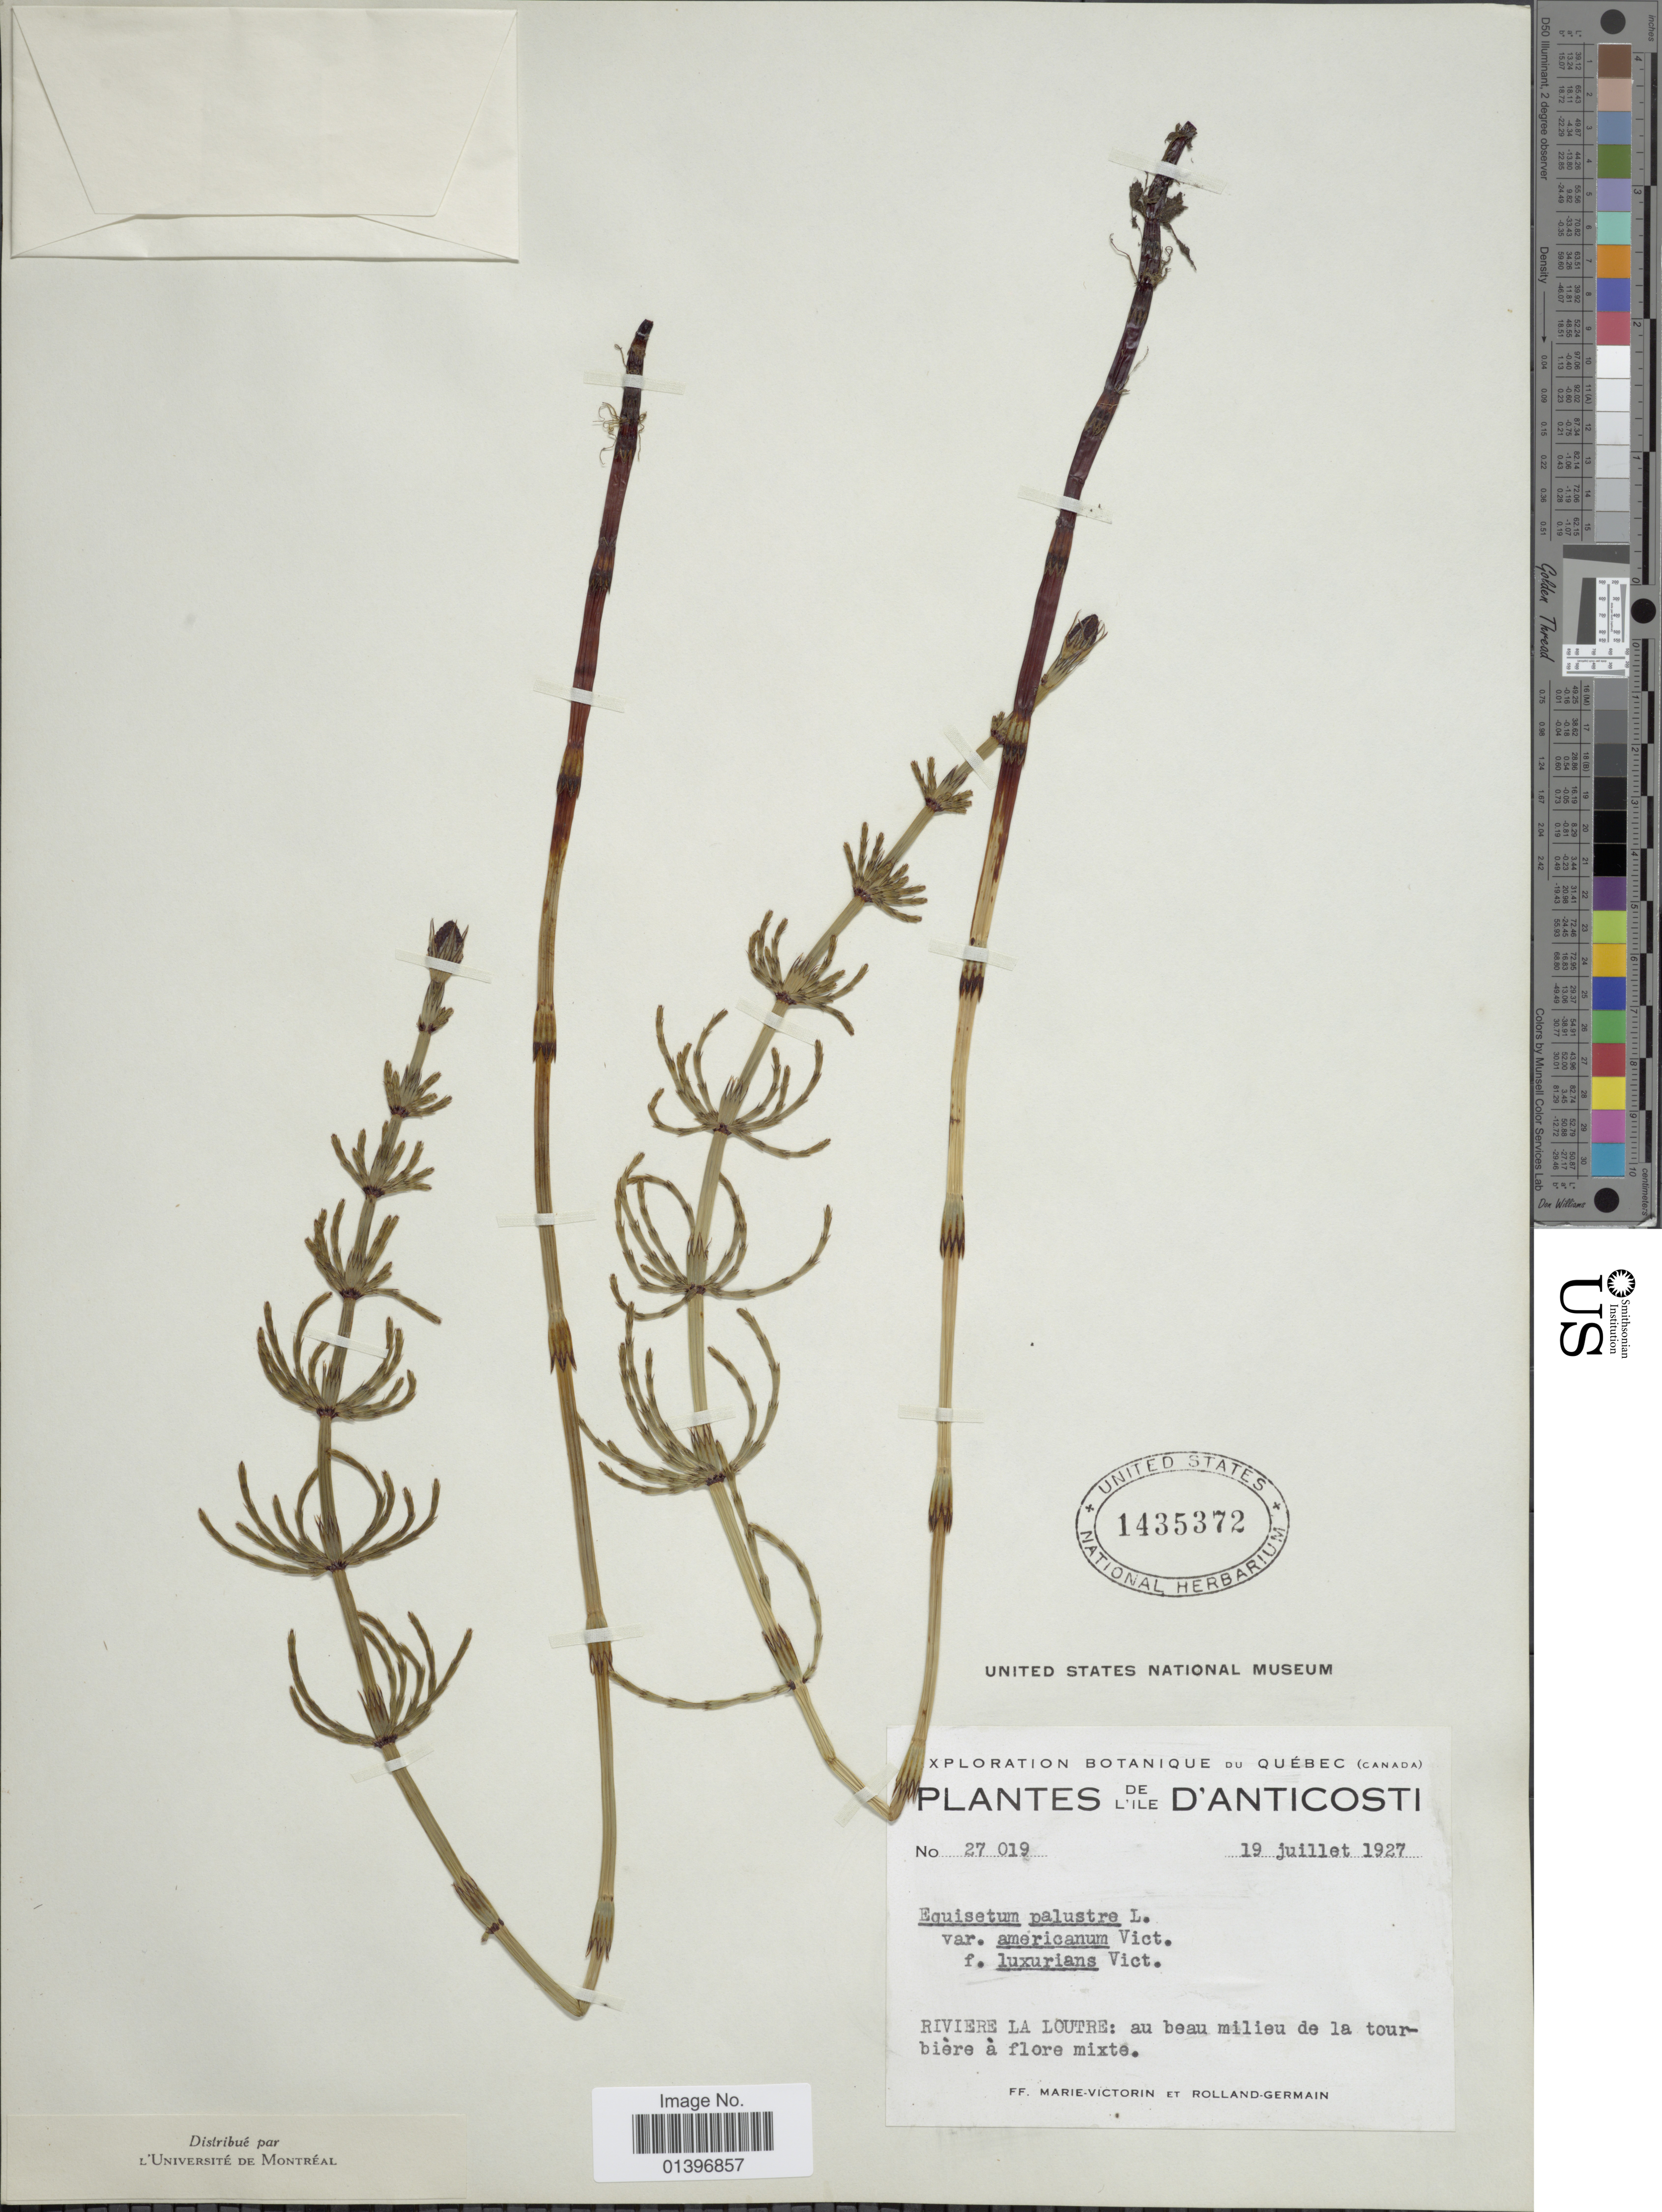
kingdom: Plantae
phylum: Tracheophyta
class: Polypodiopsida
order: Equisetales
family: Equisetaceae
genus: Equisetum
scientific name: Equisetum palustre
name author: L.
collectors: Fr. Marie-Victorin & Rolland-Germain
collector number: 27019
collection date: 1927-07-19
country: Canada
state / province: Quebec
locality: Plantes de L'Ile D'Anticosti. Riviere la Loutre: au beau milieu de la tourbière à flore mixte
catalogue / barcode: US 1435372